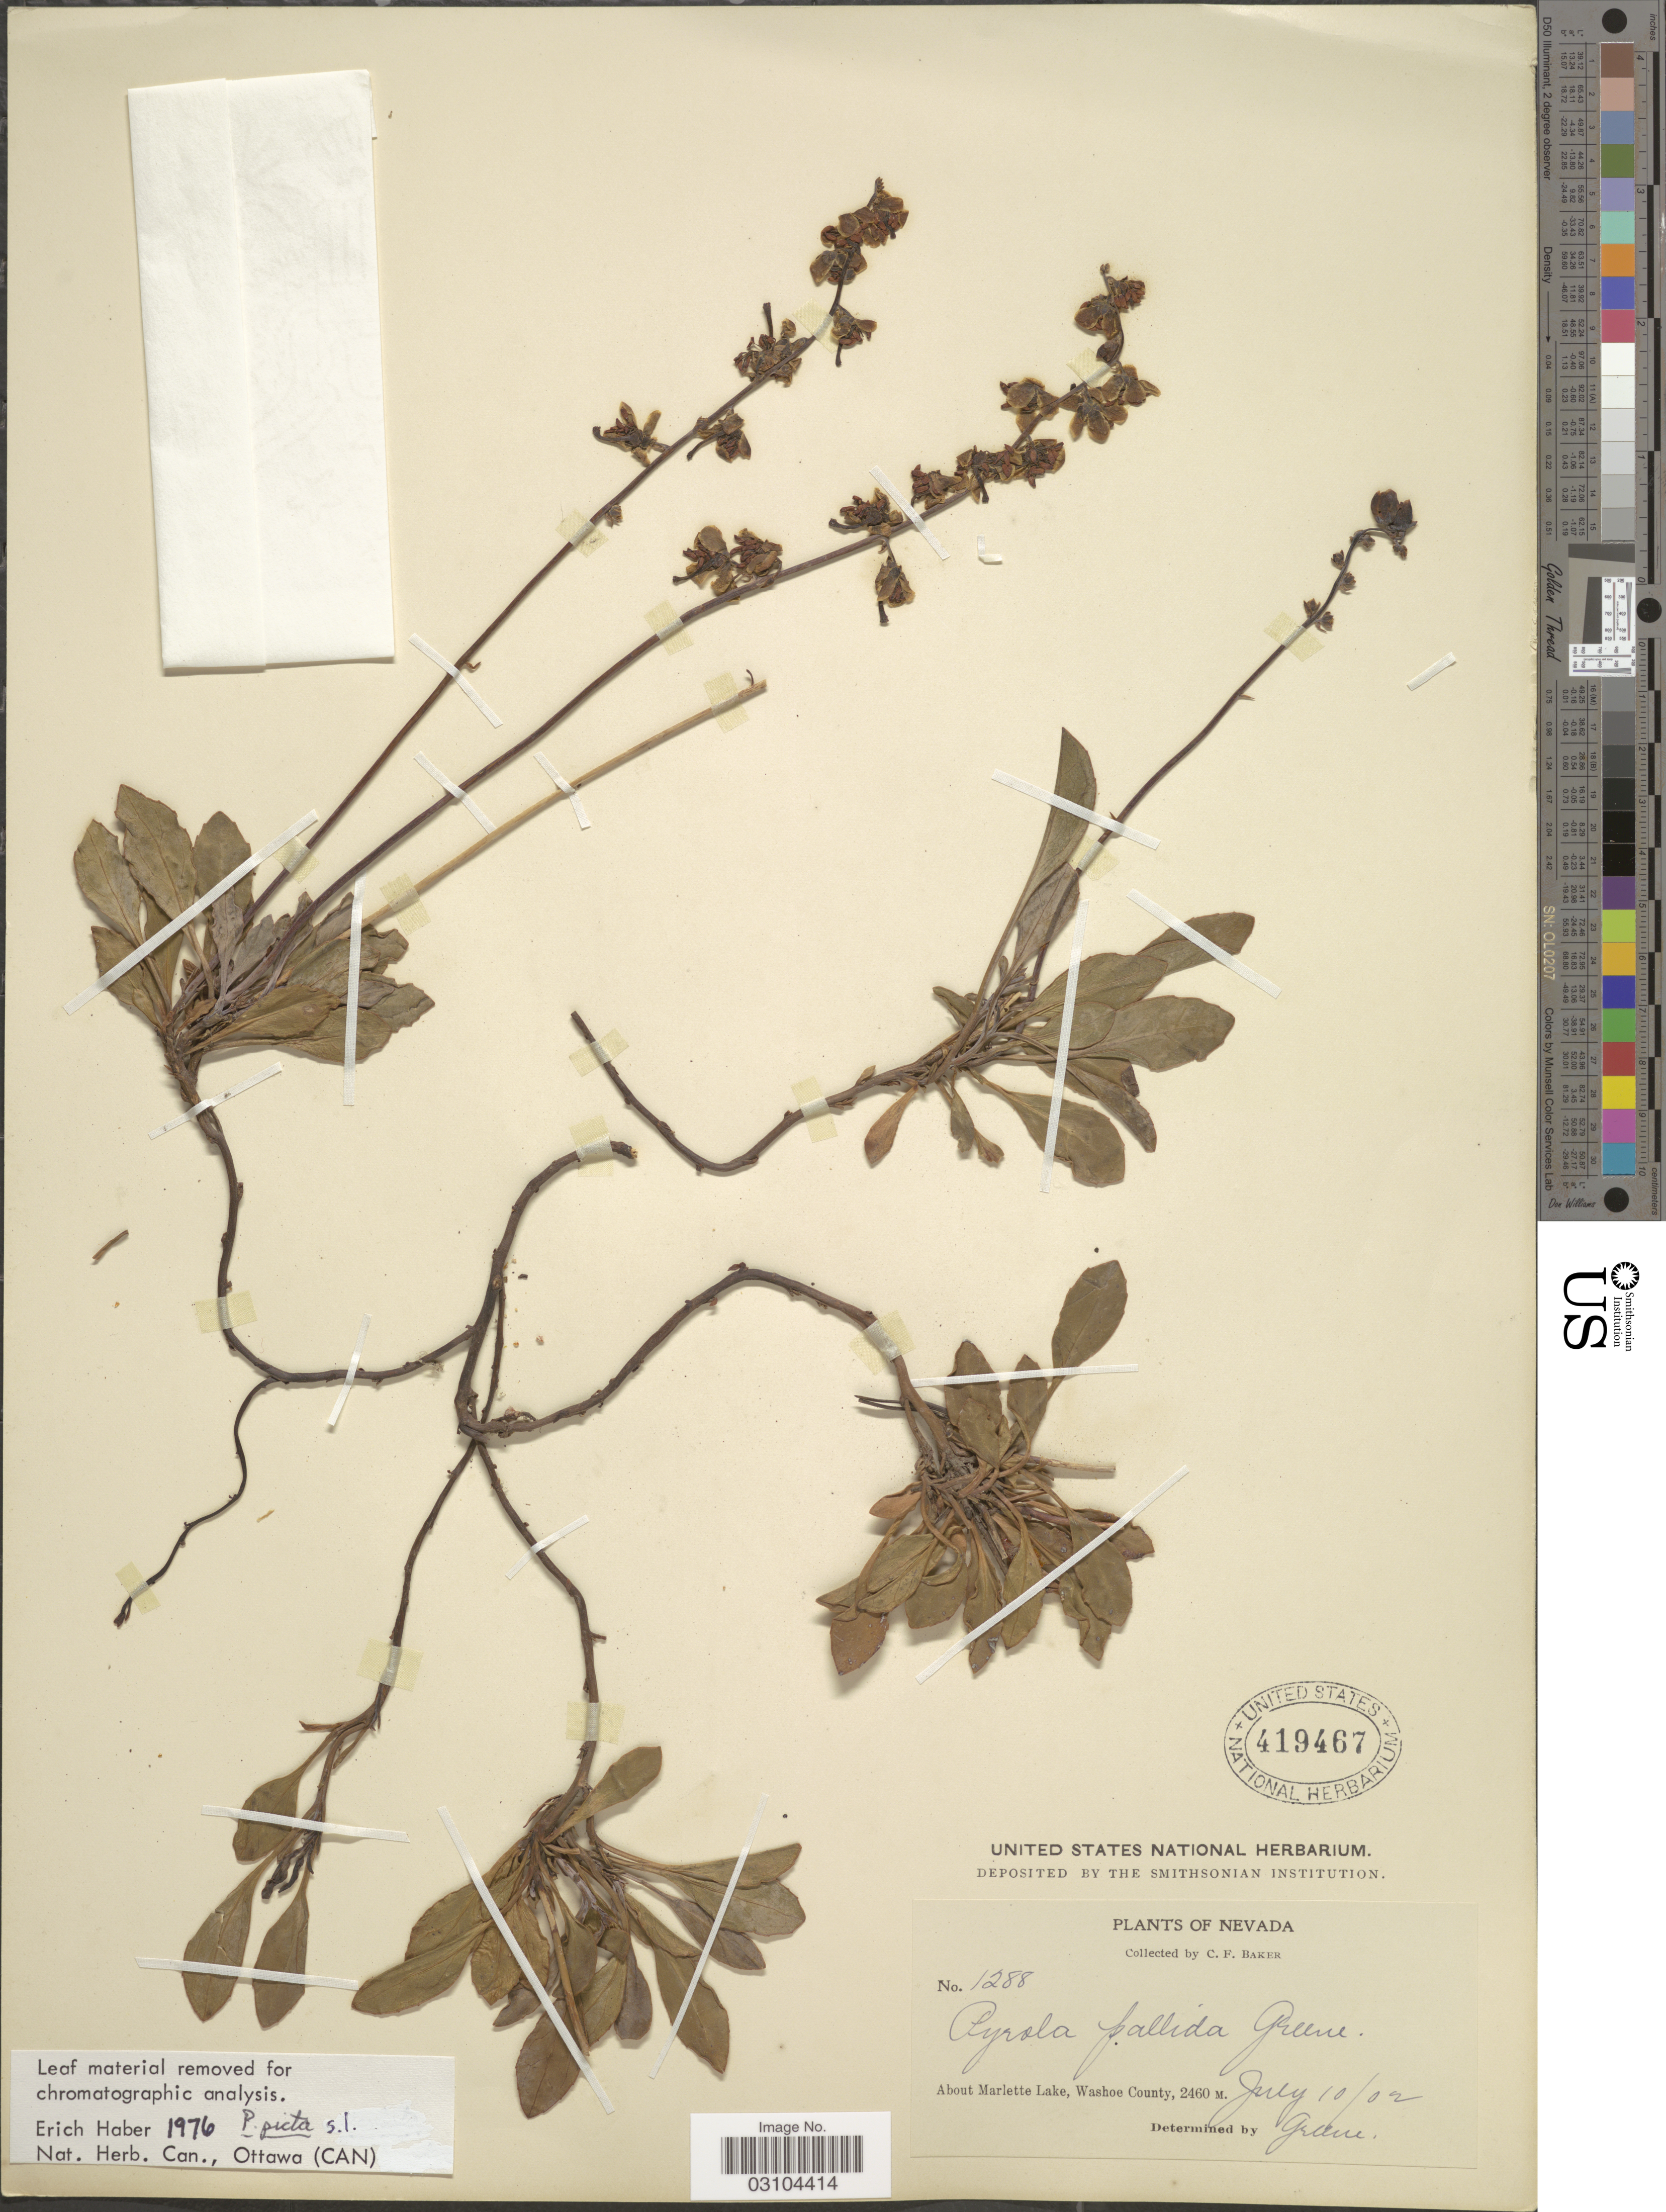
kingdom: Plantae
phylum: Tracheophyta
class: Magnoliopsida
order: Ericales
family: Ericaceae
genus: Pyrola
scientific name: Pyrola picta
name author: Sm. in Rees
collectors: C. F. Baker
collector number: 1288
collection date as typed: Transcribed d/m/y: 10/7/2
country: United States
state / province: Nevada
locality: About Marlette Lake, Washoe County.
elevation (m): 2460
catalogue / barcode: US 419467